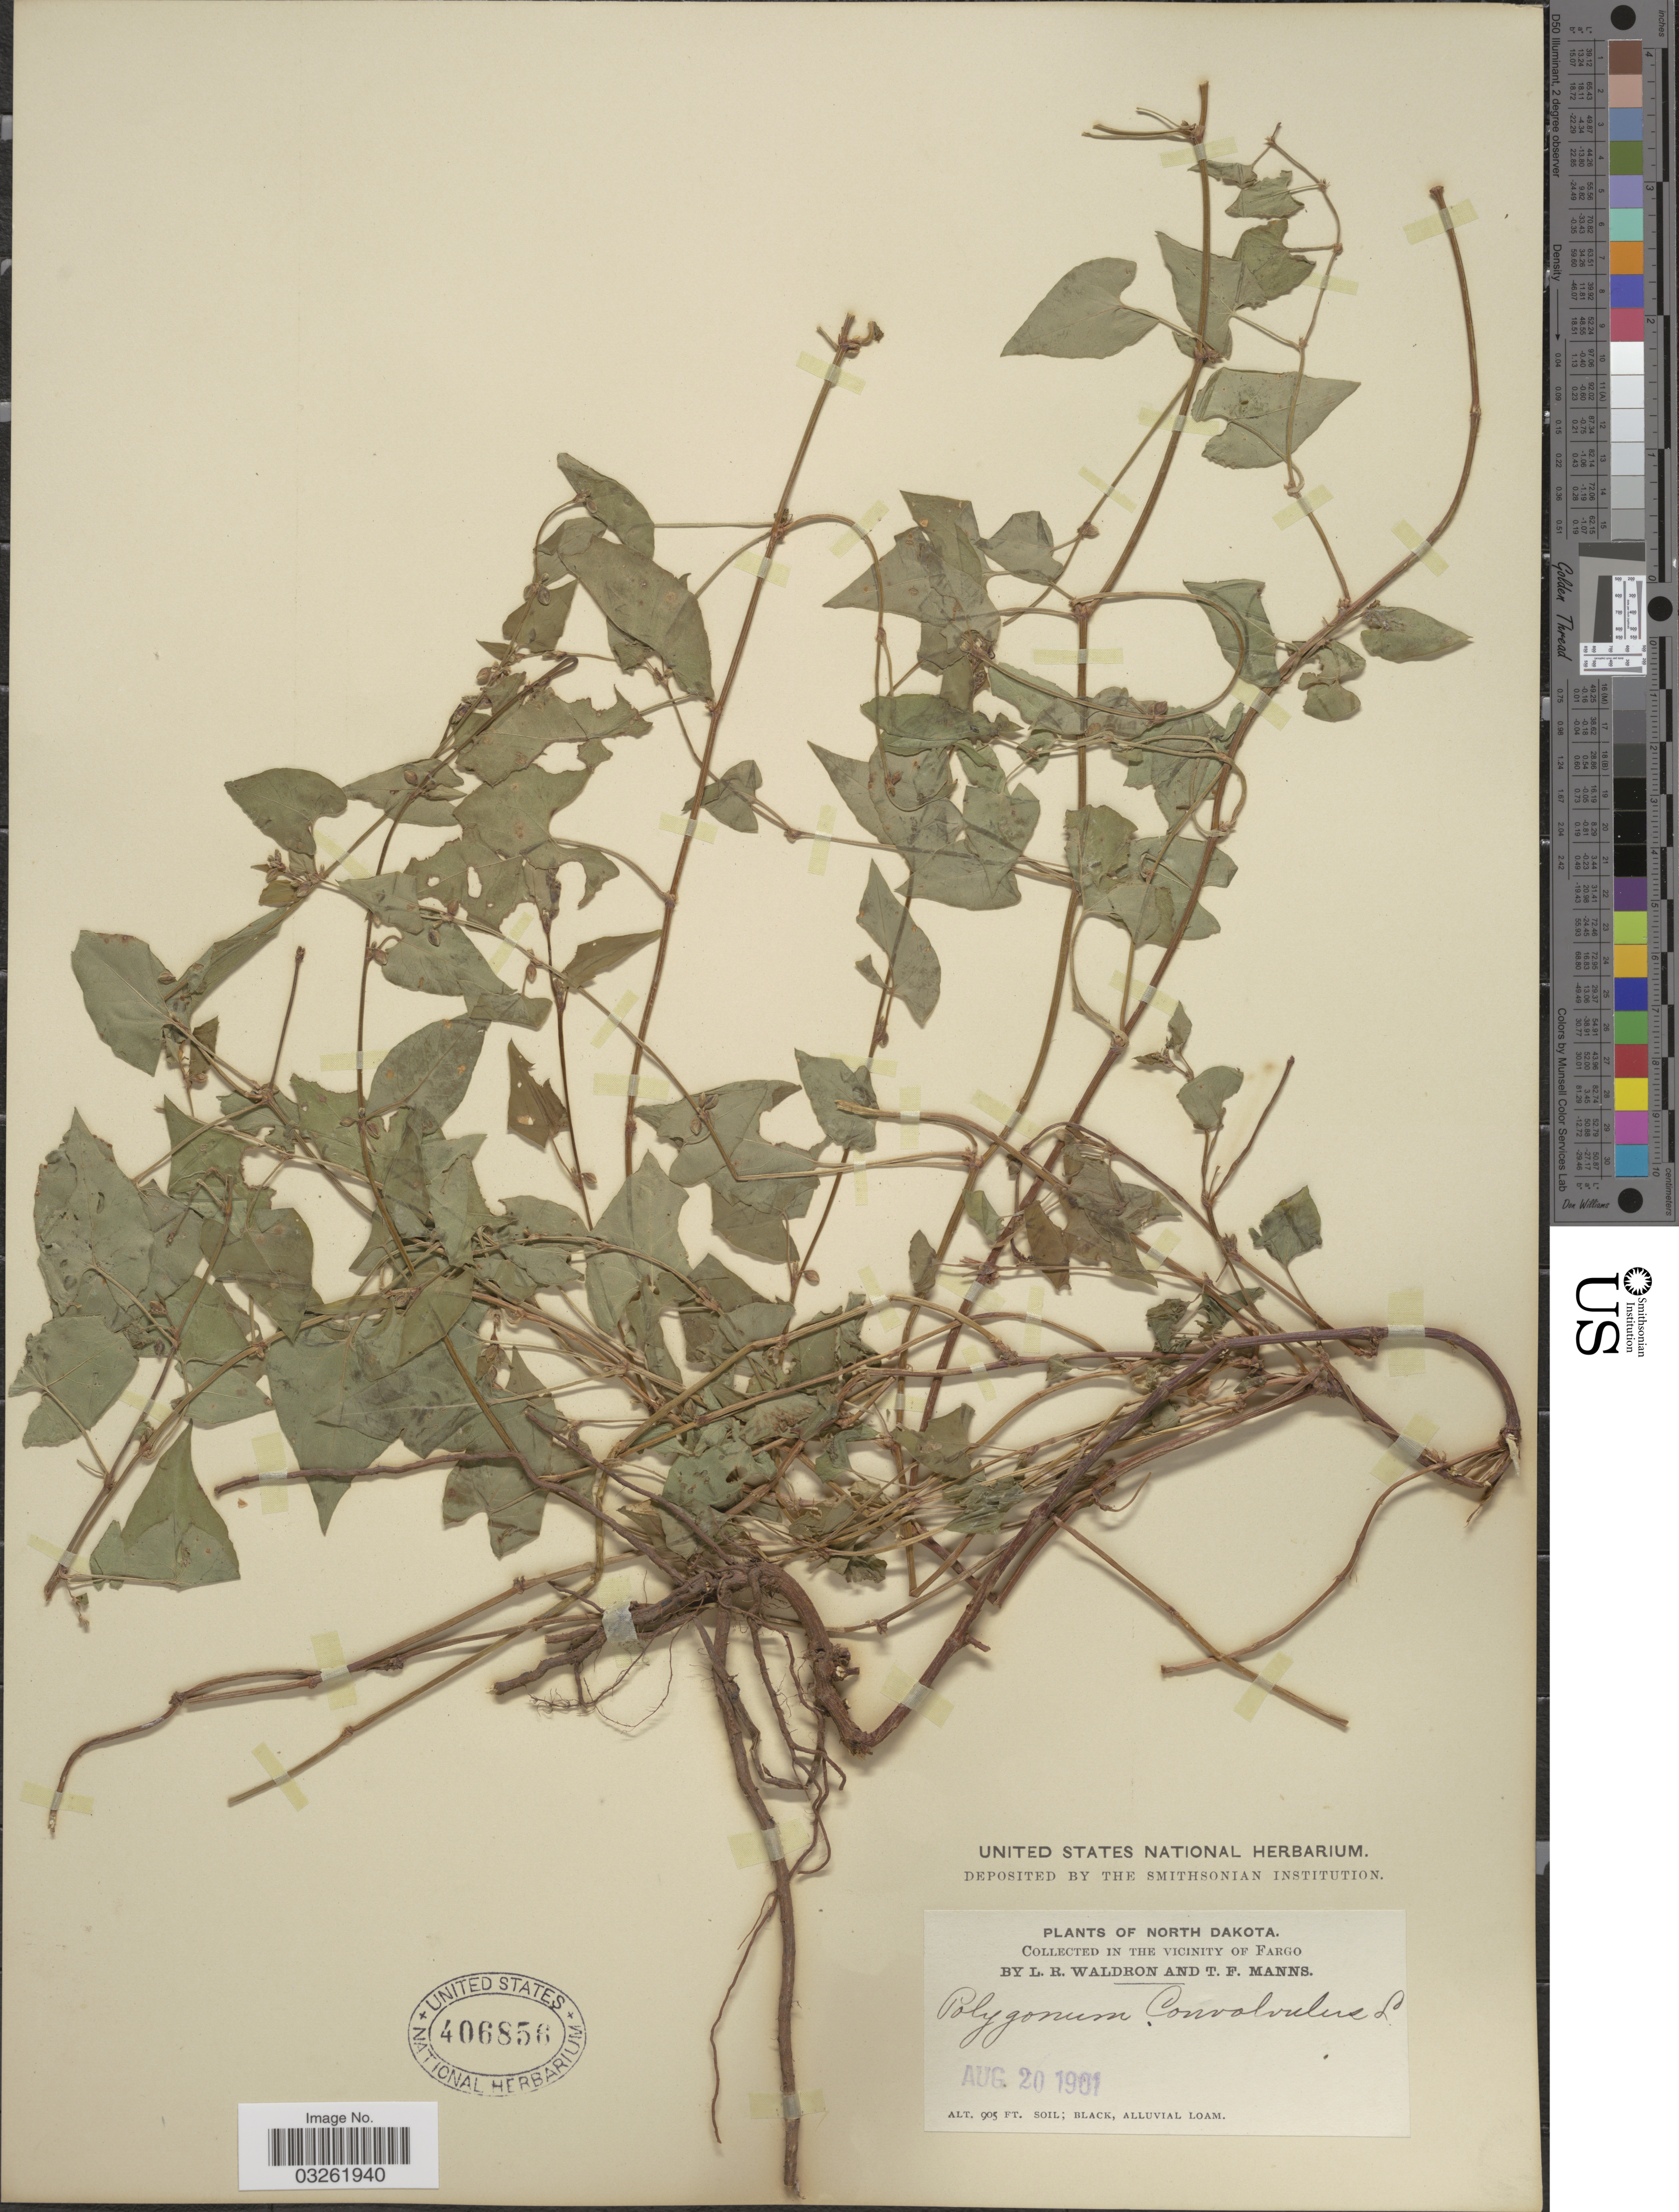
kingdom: Plantae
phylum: Tracheophyta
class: Magnoliopsida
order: Caryophyllales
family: Polygonaceae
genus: Fallopia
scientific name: Fallopia convolvulus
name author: (L.) Á. Löve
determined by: Strong, M. T., (US), Smithsonian Institution - National Museum of Natural History (UNITED STATES)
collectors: L. Waldron & T. Manns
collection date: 1901-08-20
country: United States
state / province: North Dakota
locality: Collected in the Vicinity of Fargo.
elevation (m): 276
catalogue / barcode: US 406856